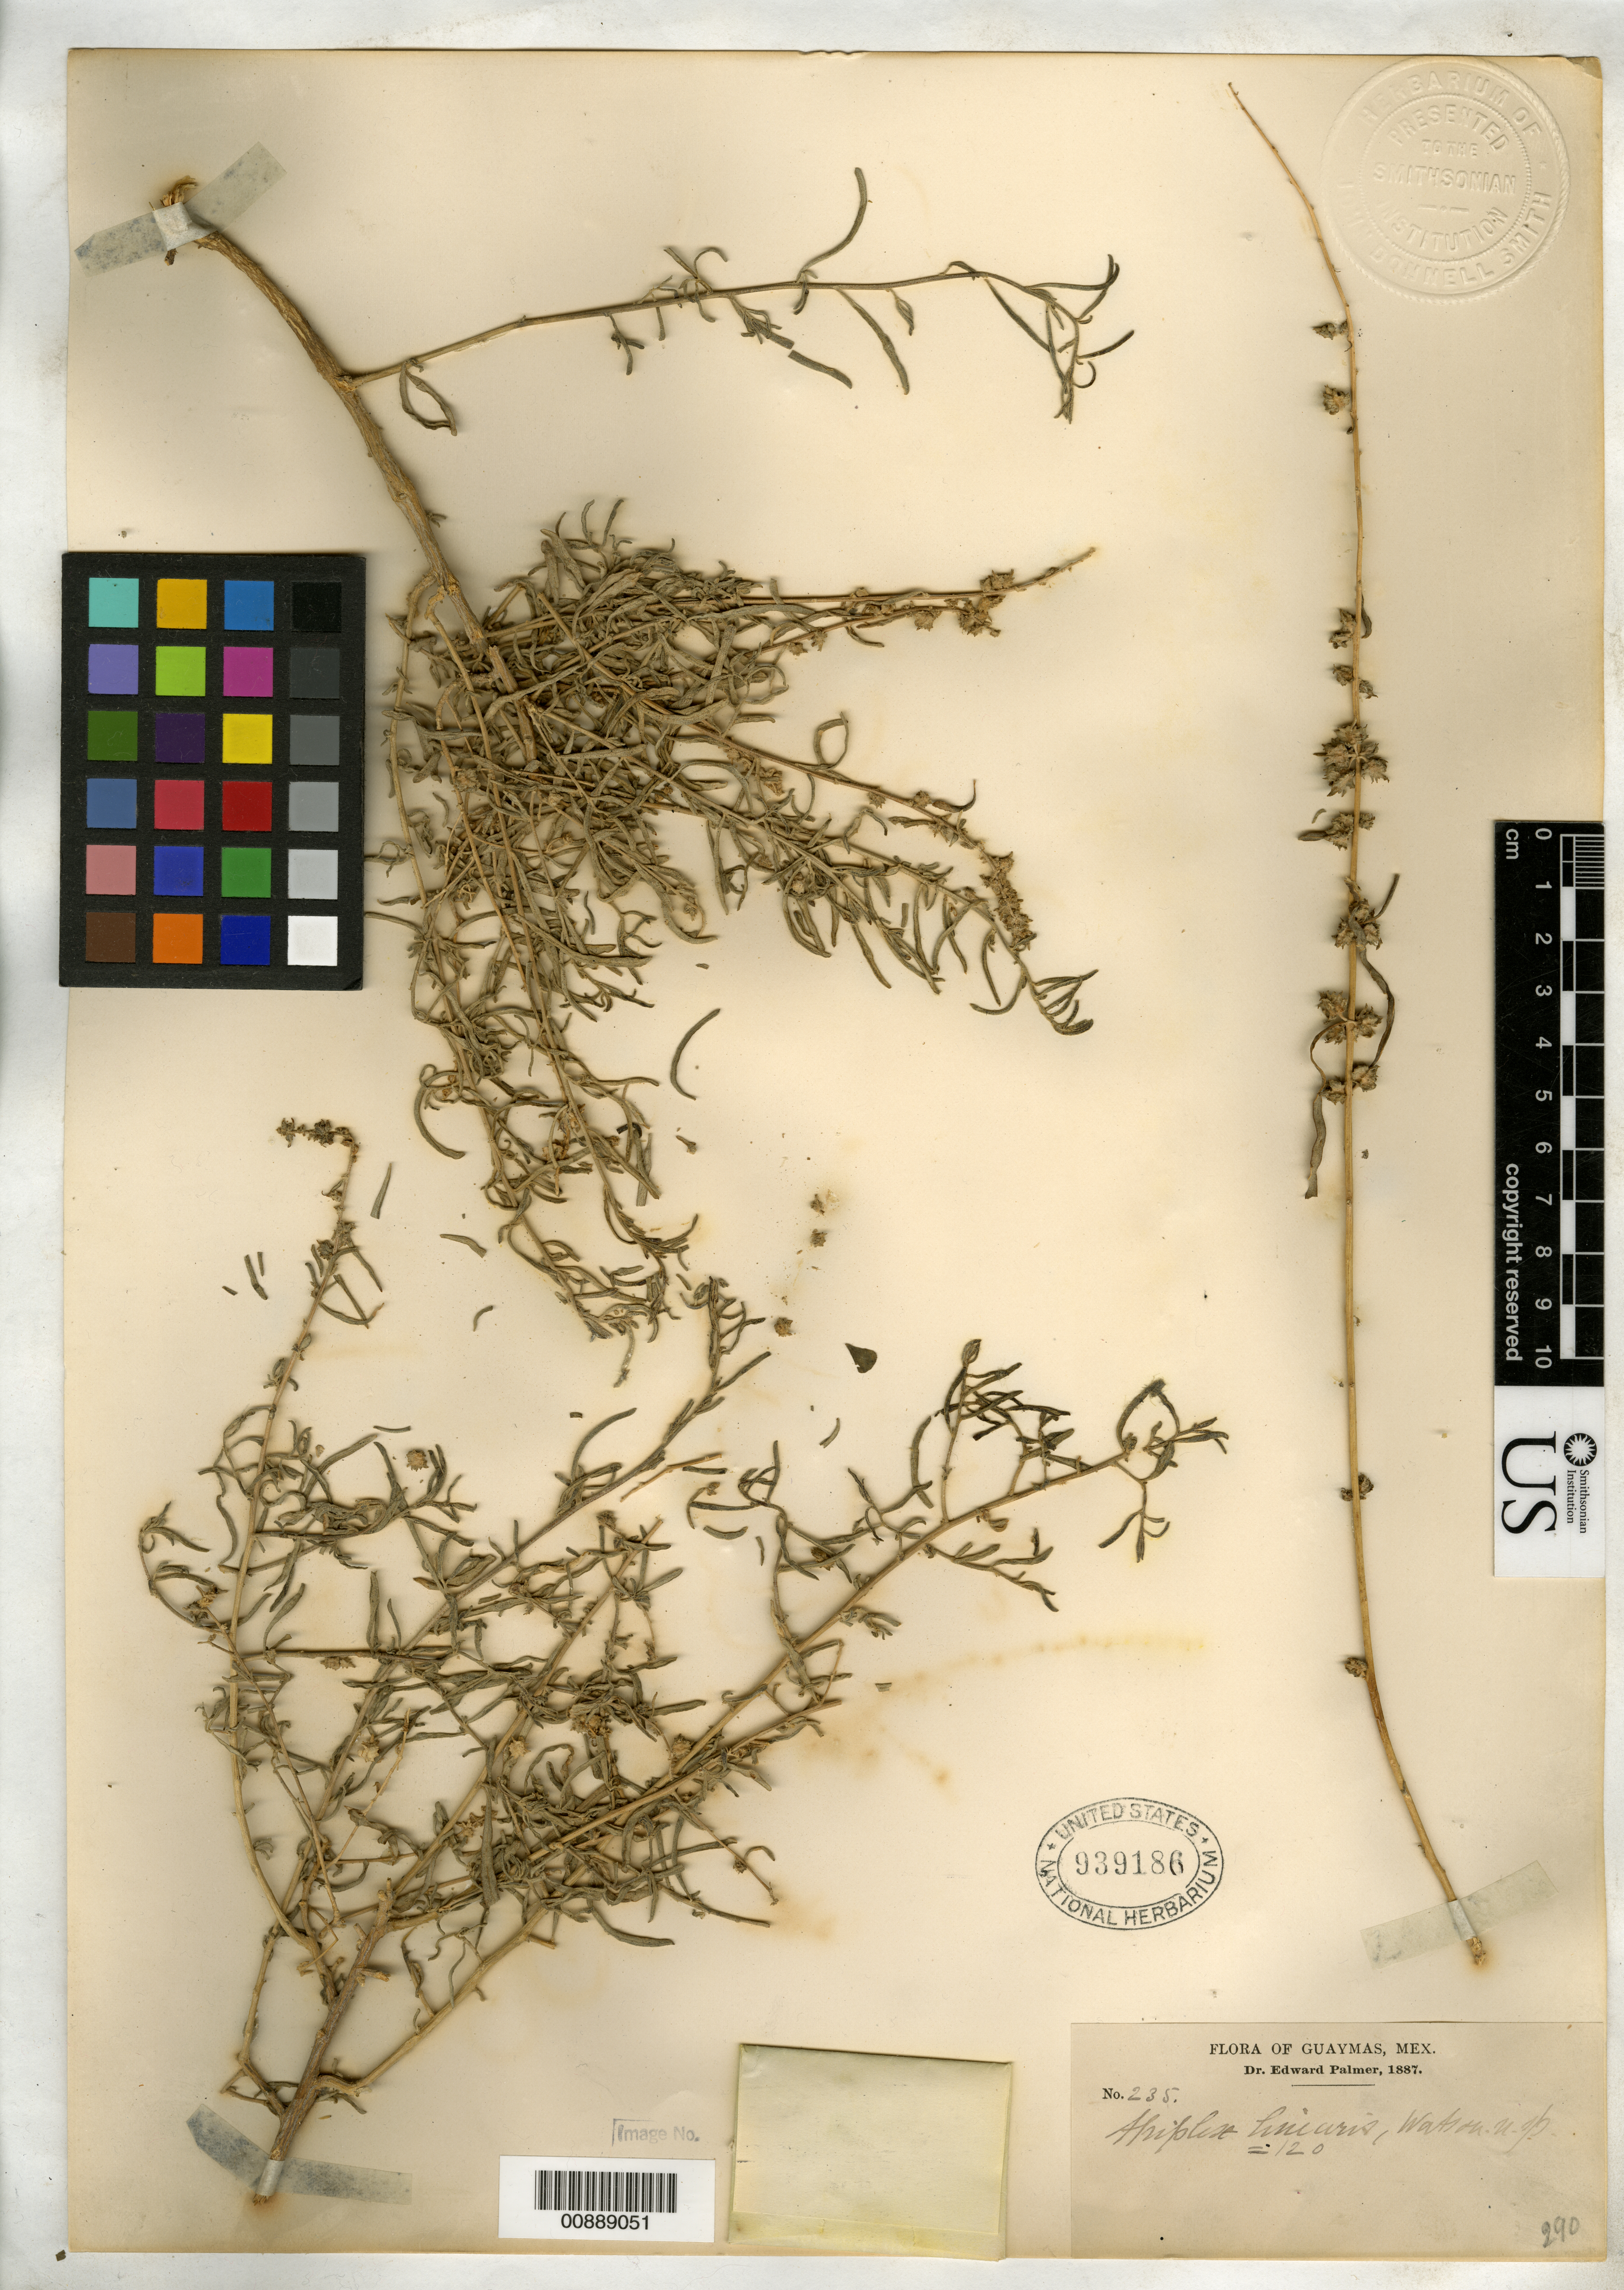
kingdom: Plantae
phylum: Tracheophyta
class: Magnoliopsida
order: Caryophyllales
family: Amaranthaceae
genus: Atriplex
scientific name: Atriplex linearis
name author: S. Watson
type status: Syntype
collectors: E. Palmer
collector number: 235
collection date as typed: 1887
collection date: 1887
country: Mexico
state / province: Sonora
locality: Guaymas, Sonora.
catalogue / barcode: US 939186